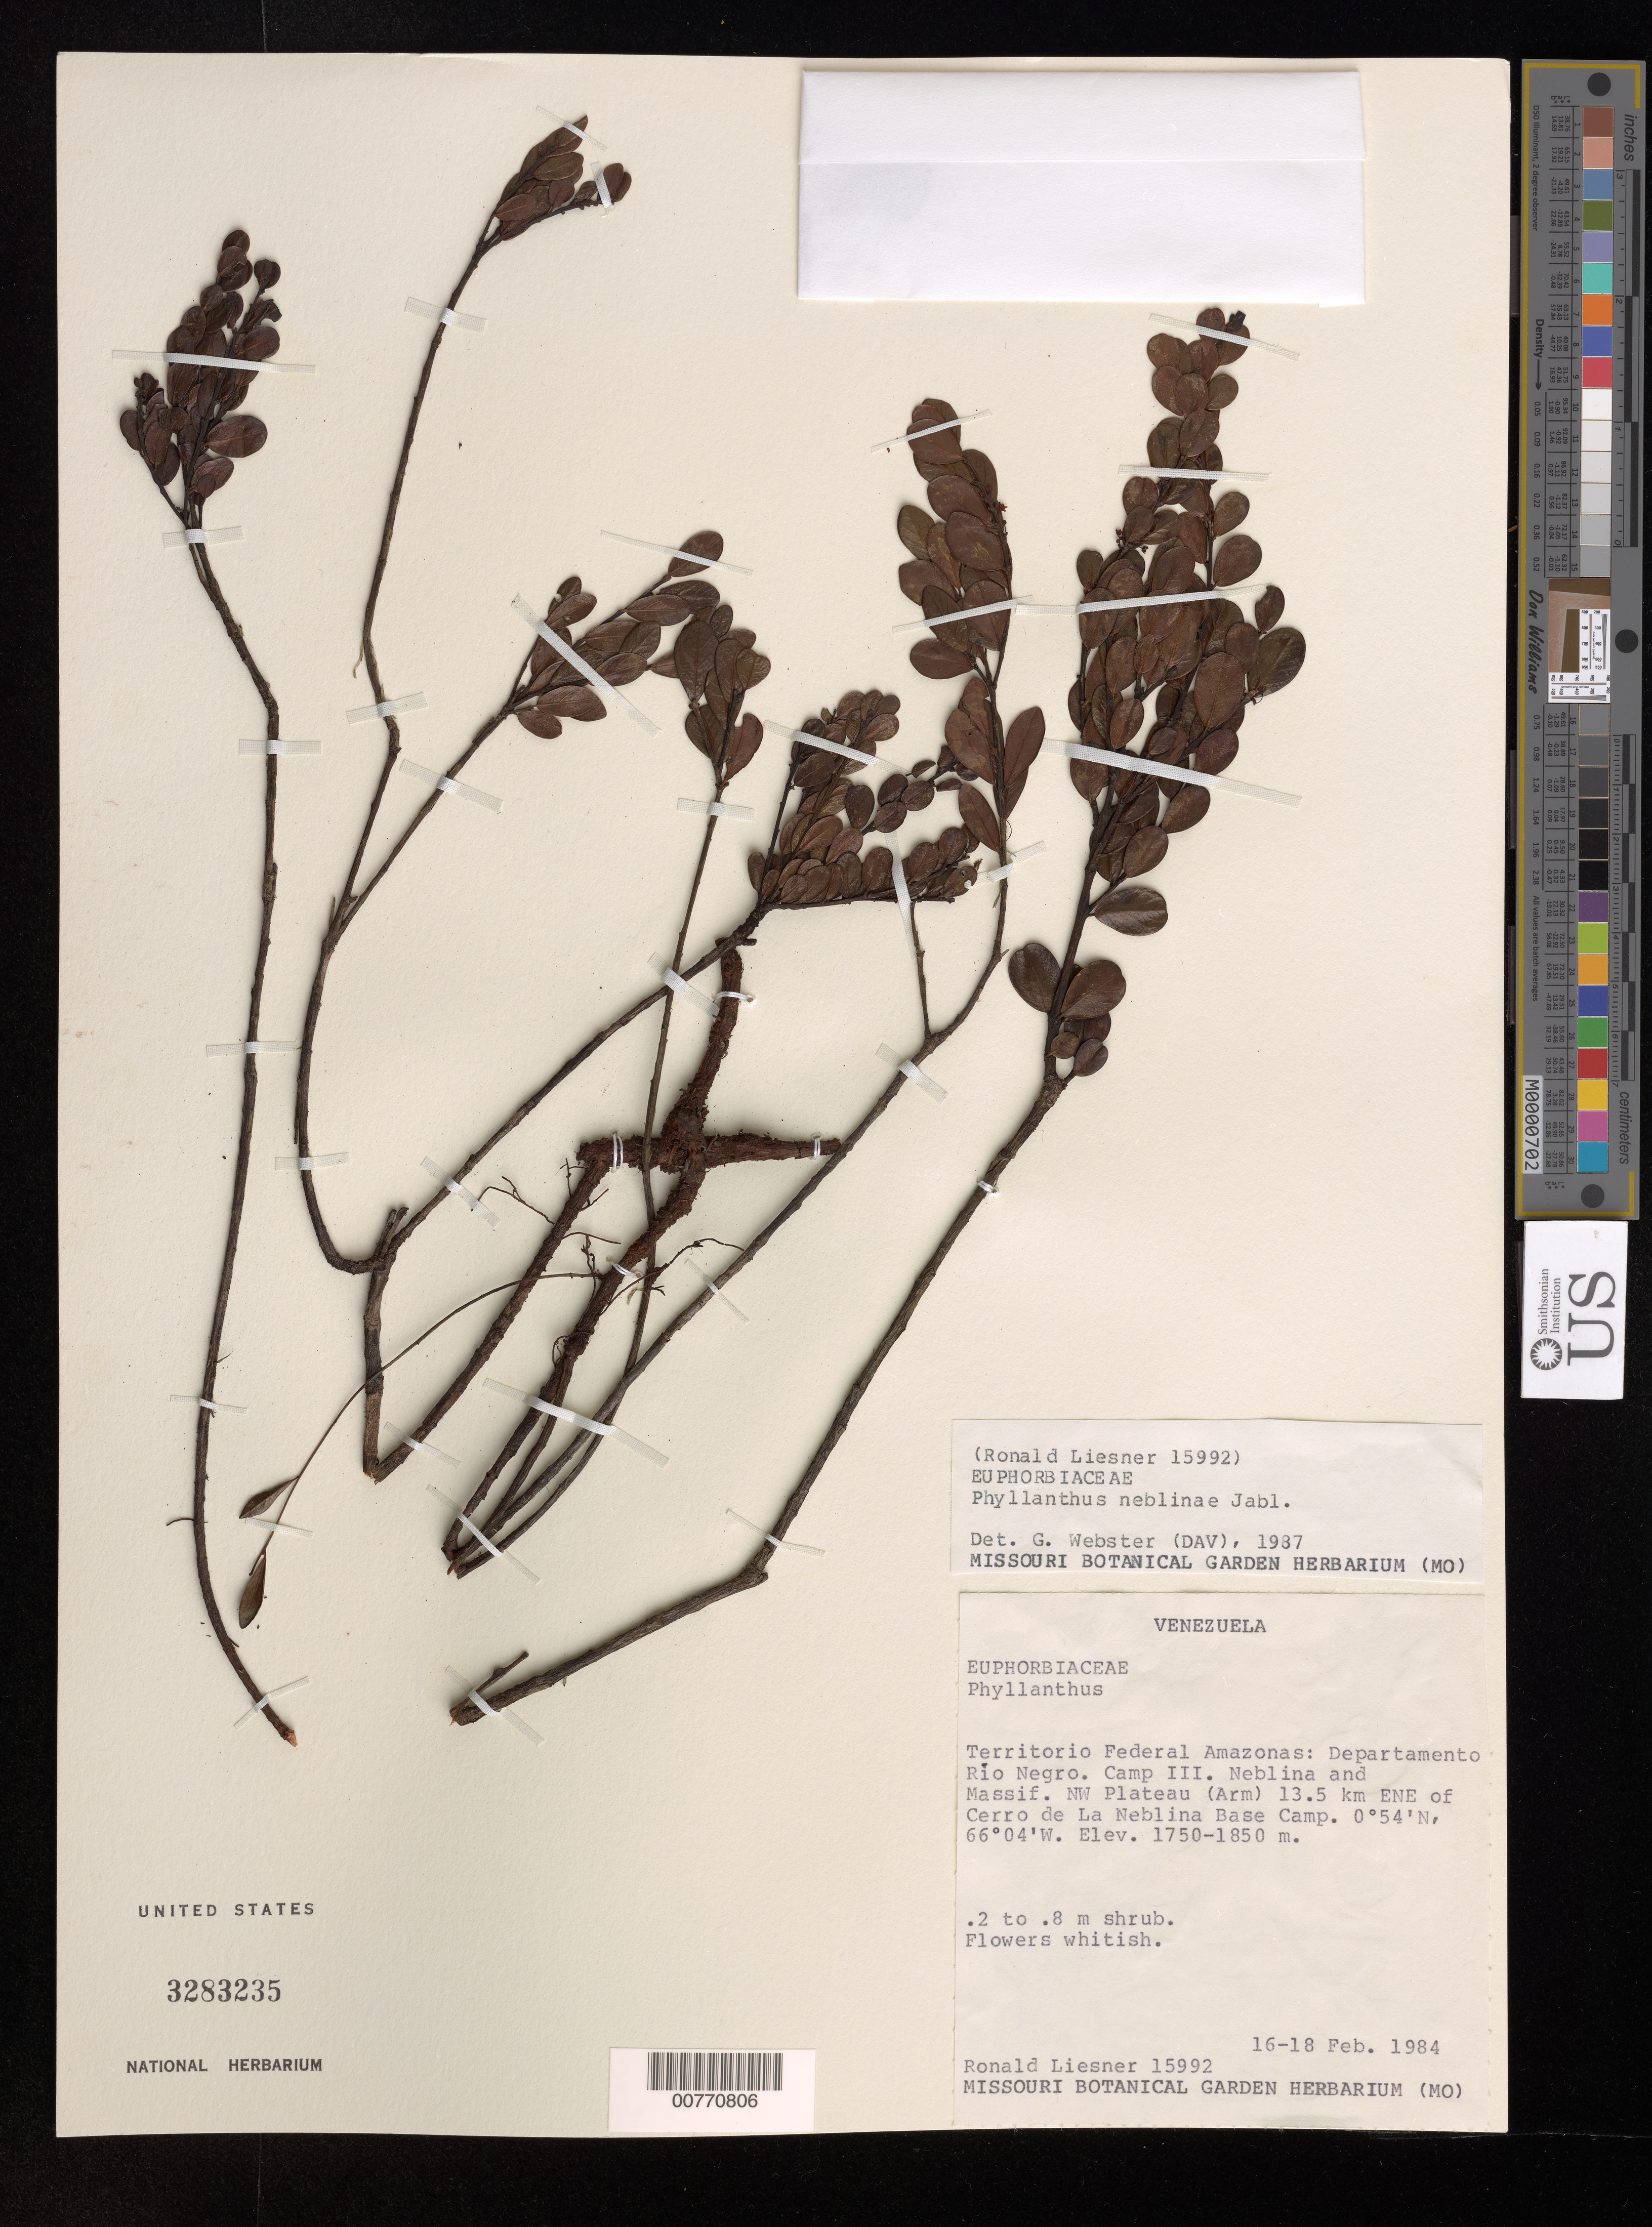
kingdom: Plantae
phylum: Tracheophyta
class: Magnoliopsida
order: Malpighiales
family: Phyllanthaceae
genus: Phyllanthus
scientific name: Phyllanthus neblinae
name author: Jabl.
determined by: Webster, Grady L.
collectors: R. L. Liesner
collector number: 15992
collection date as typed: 16-Feb-84 to 18-Feb-84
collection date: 1984-02-16/1984-02-18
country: Venezuela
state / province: Amazonas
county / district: Río Negro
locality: Cerro de La Neblina Base Camp, Camp III, Neblina & Massif, NW Plateau, 13.5 km ENE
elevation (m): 1750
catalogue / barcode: US 3283235